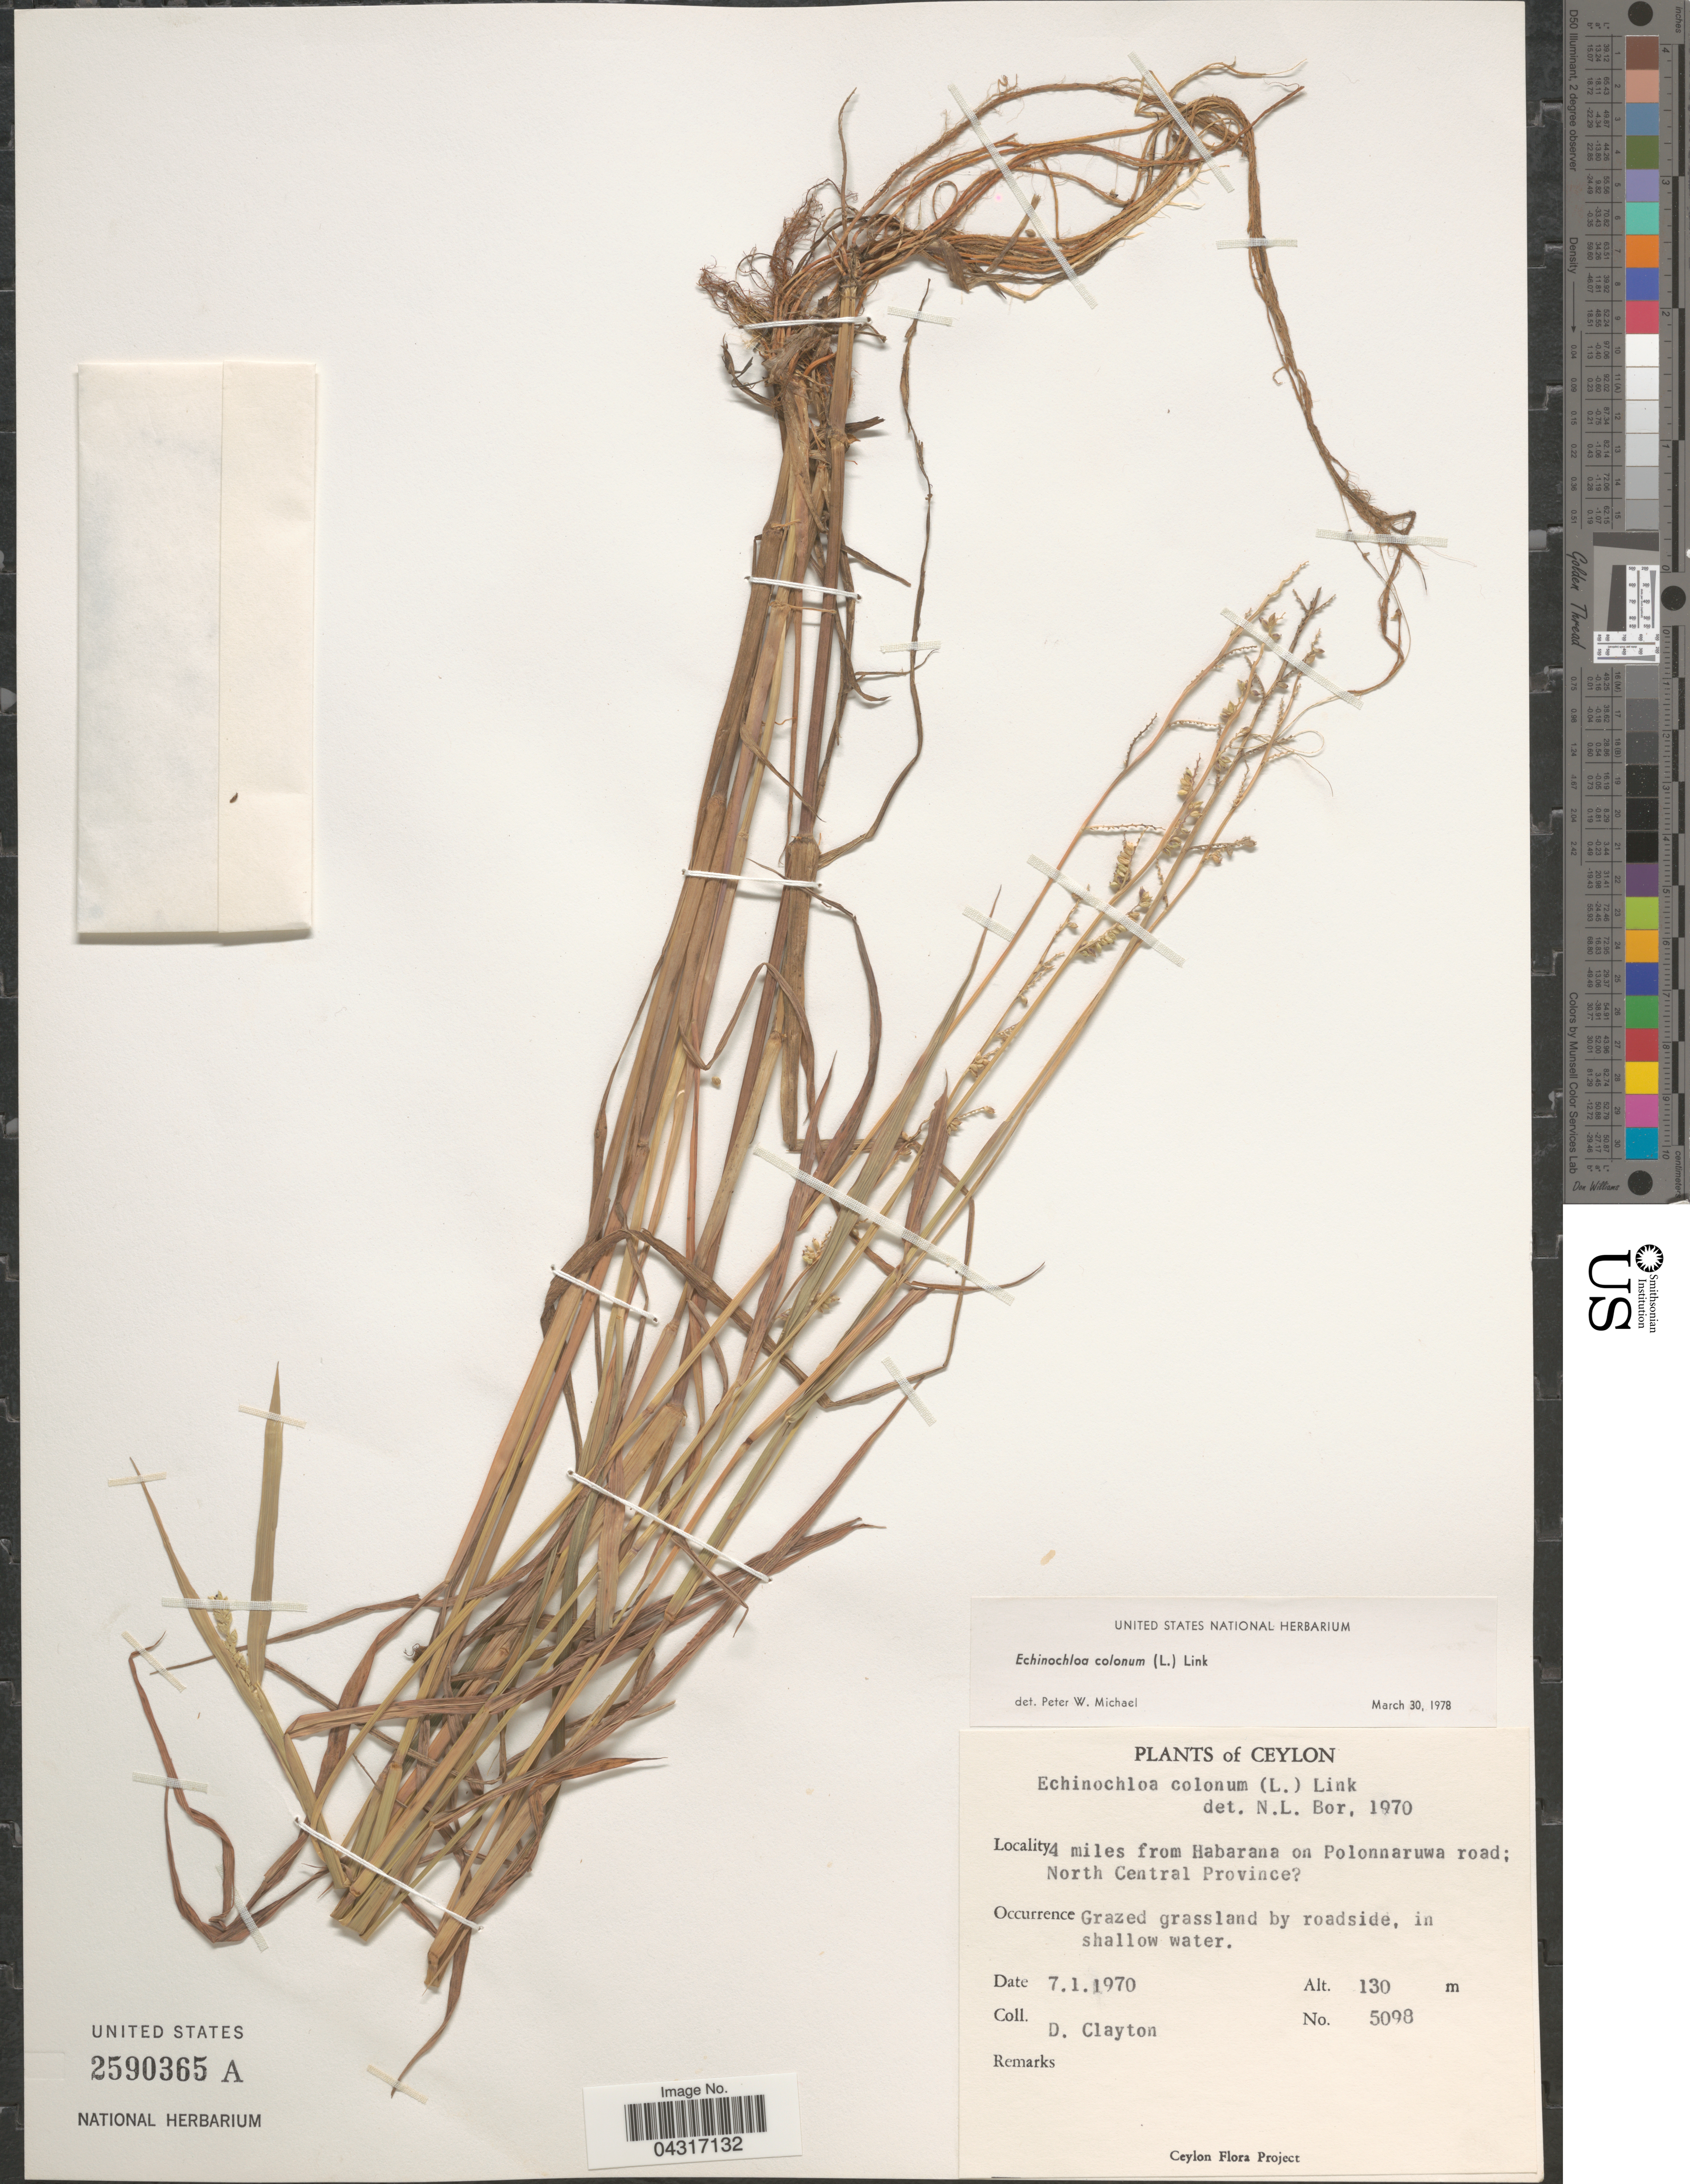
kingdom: Plantae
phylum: Tracheophyta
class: Liliopsida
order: Poales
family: Poaceae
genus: Echinochloa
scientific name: Echinochloa colona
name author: (L.) Link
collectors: D. Clayton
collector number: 5098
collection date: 1970-01-07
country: Sri Lanka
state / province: North Central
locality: Ceylon. 4 miles from Habarana on Polonnaruwa road.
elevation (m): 130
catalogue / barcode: US 2590365A